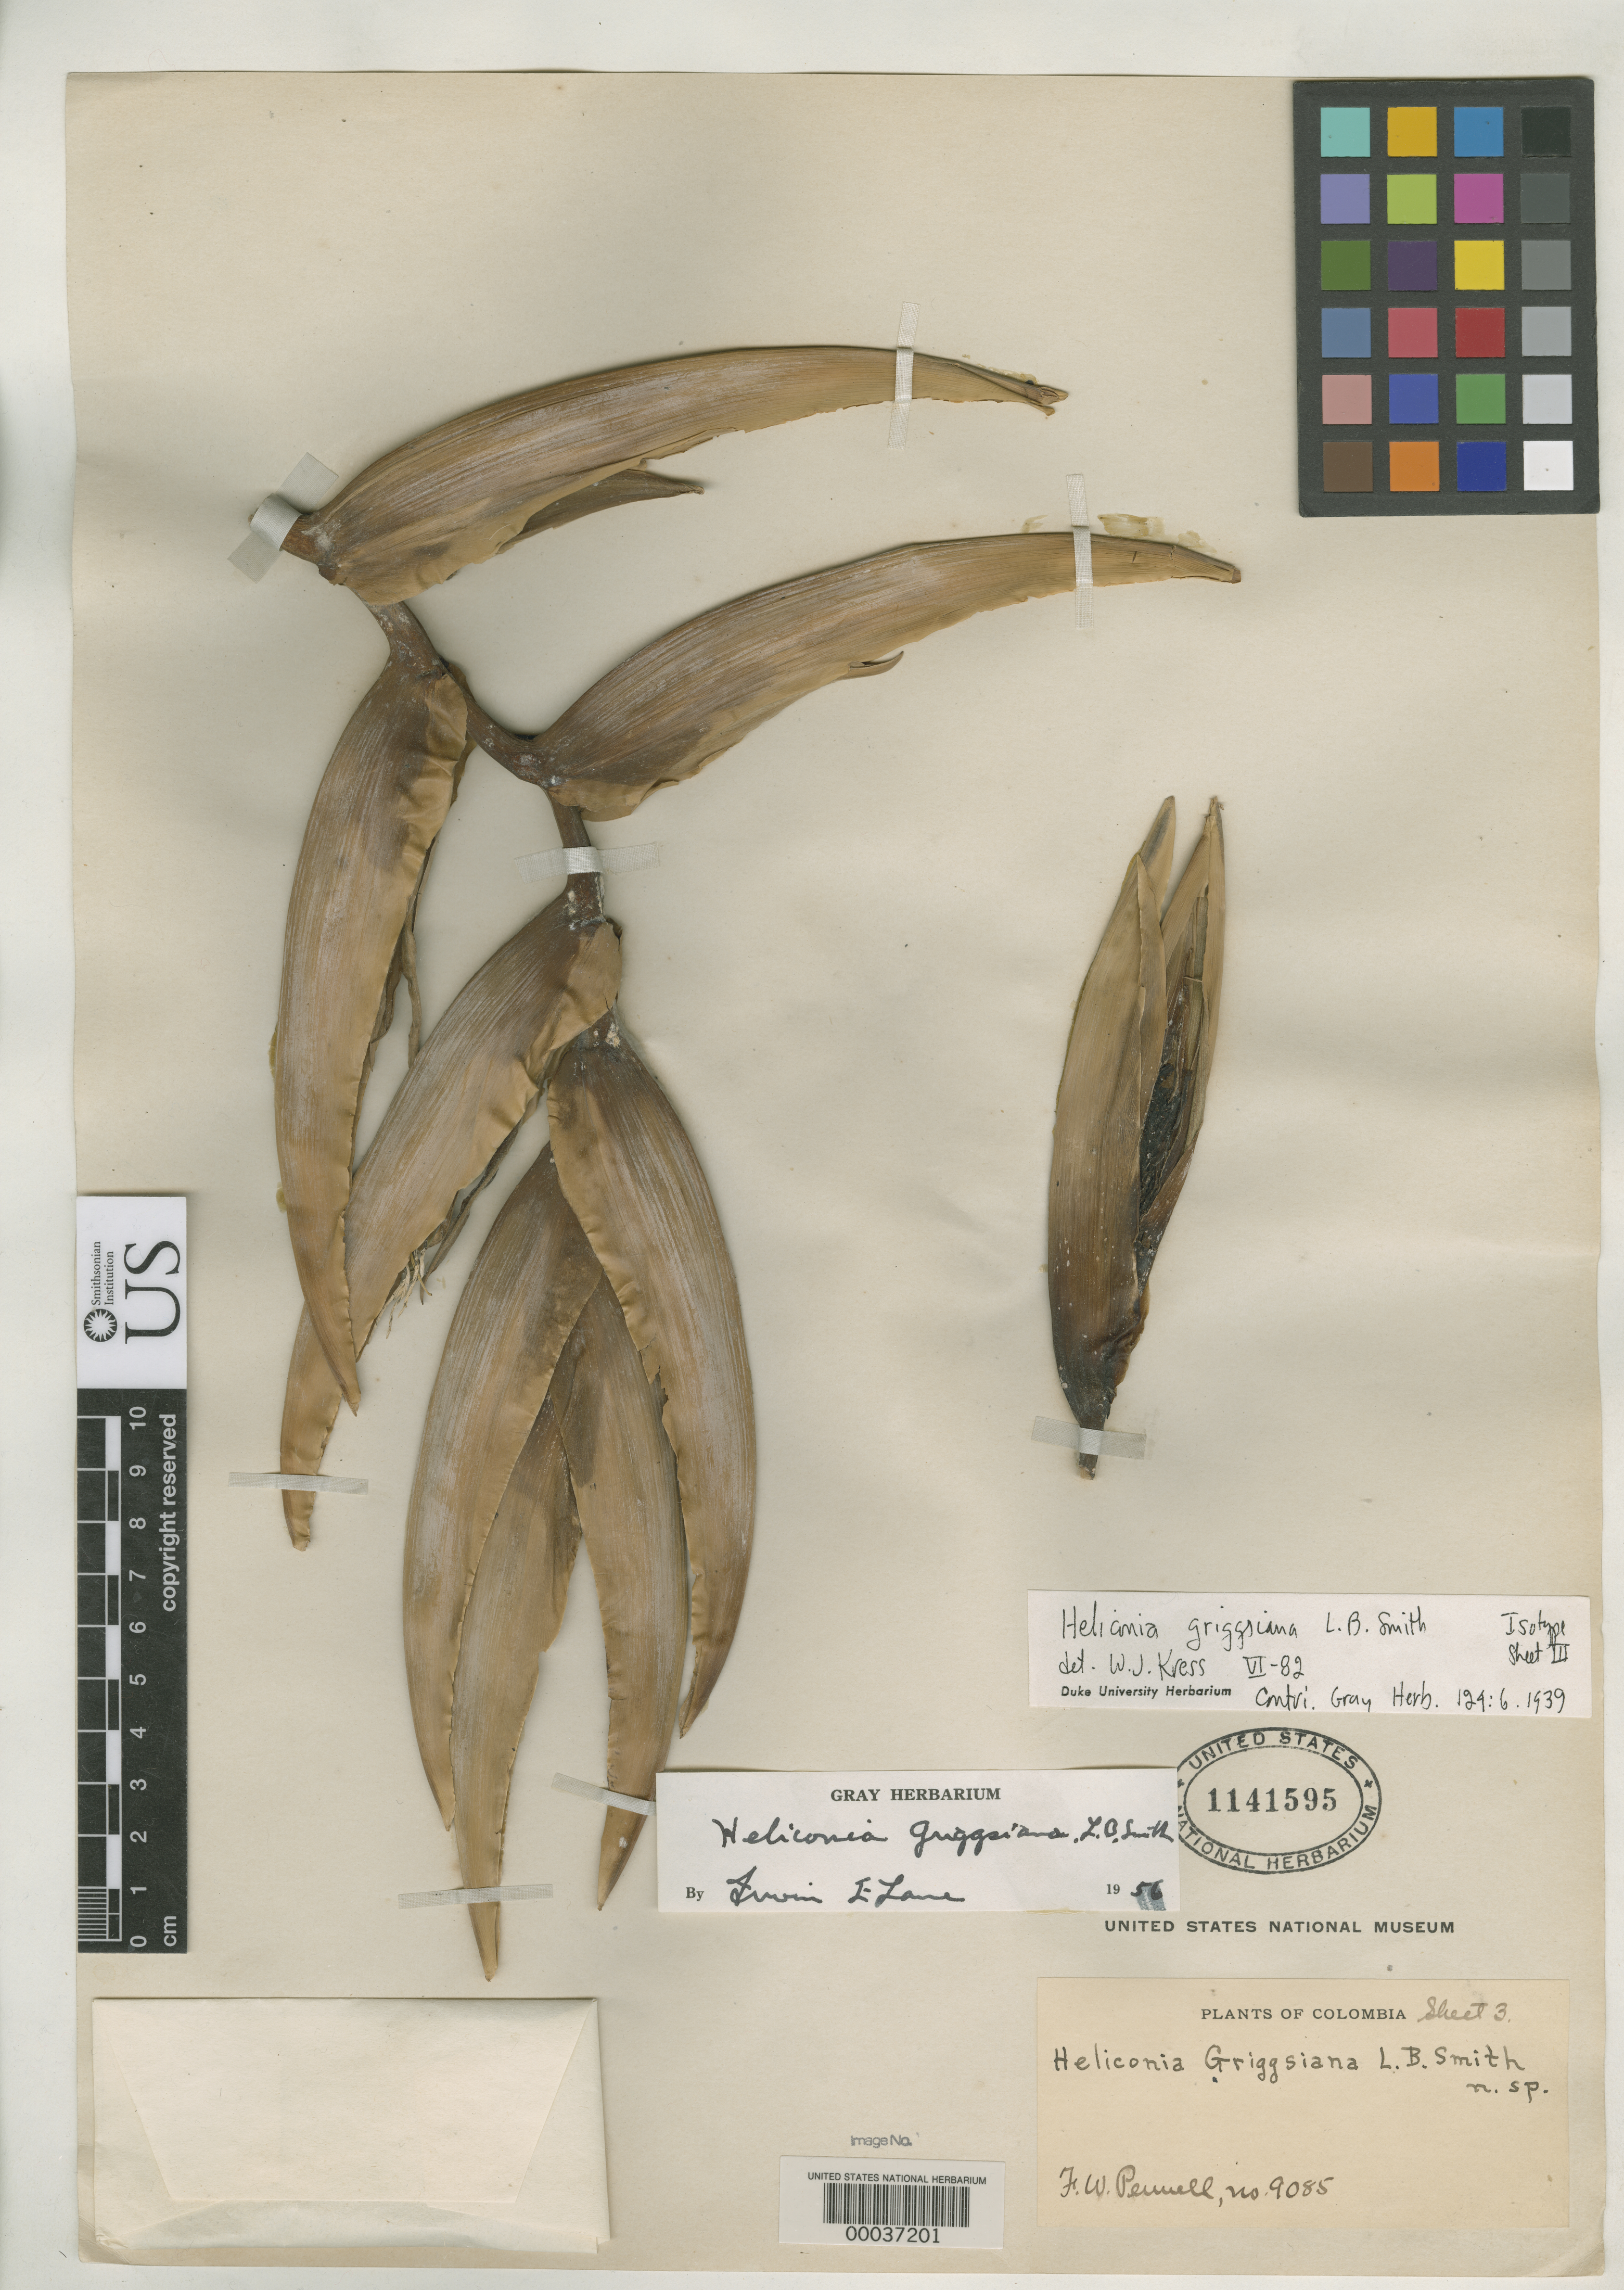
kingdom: Plantae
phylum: Tracheophyta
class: Liliopsida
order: Zingiberales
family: Heliconiaceae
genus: Heliconia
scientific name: Heliconia griggsiana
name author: L.B. Sm.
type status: Isotype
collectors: F. W. Pennell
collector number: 9085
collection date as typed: Jul 1922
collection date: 1922-07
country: Colombia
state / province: Caldas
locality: Rio Navarco, Salento.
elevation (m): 1400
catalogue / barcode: US 1141595